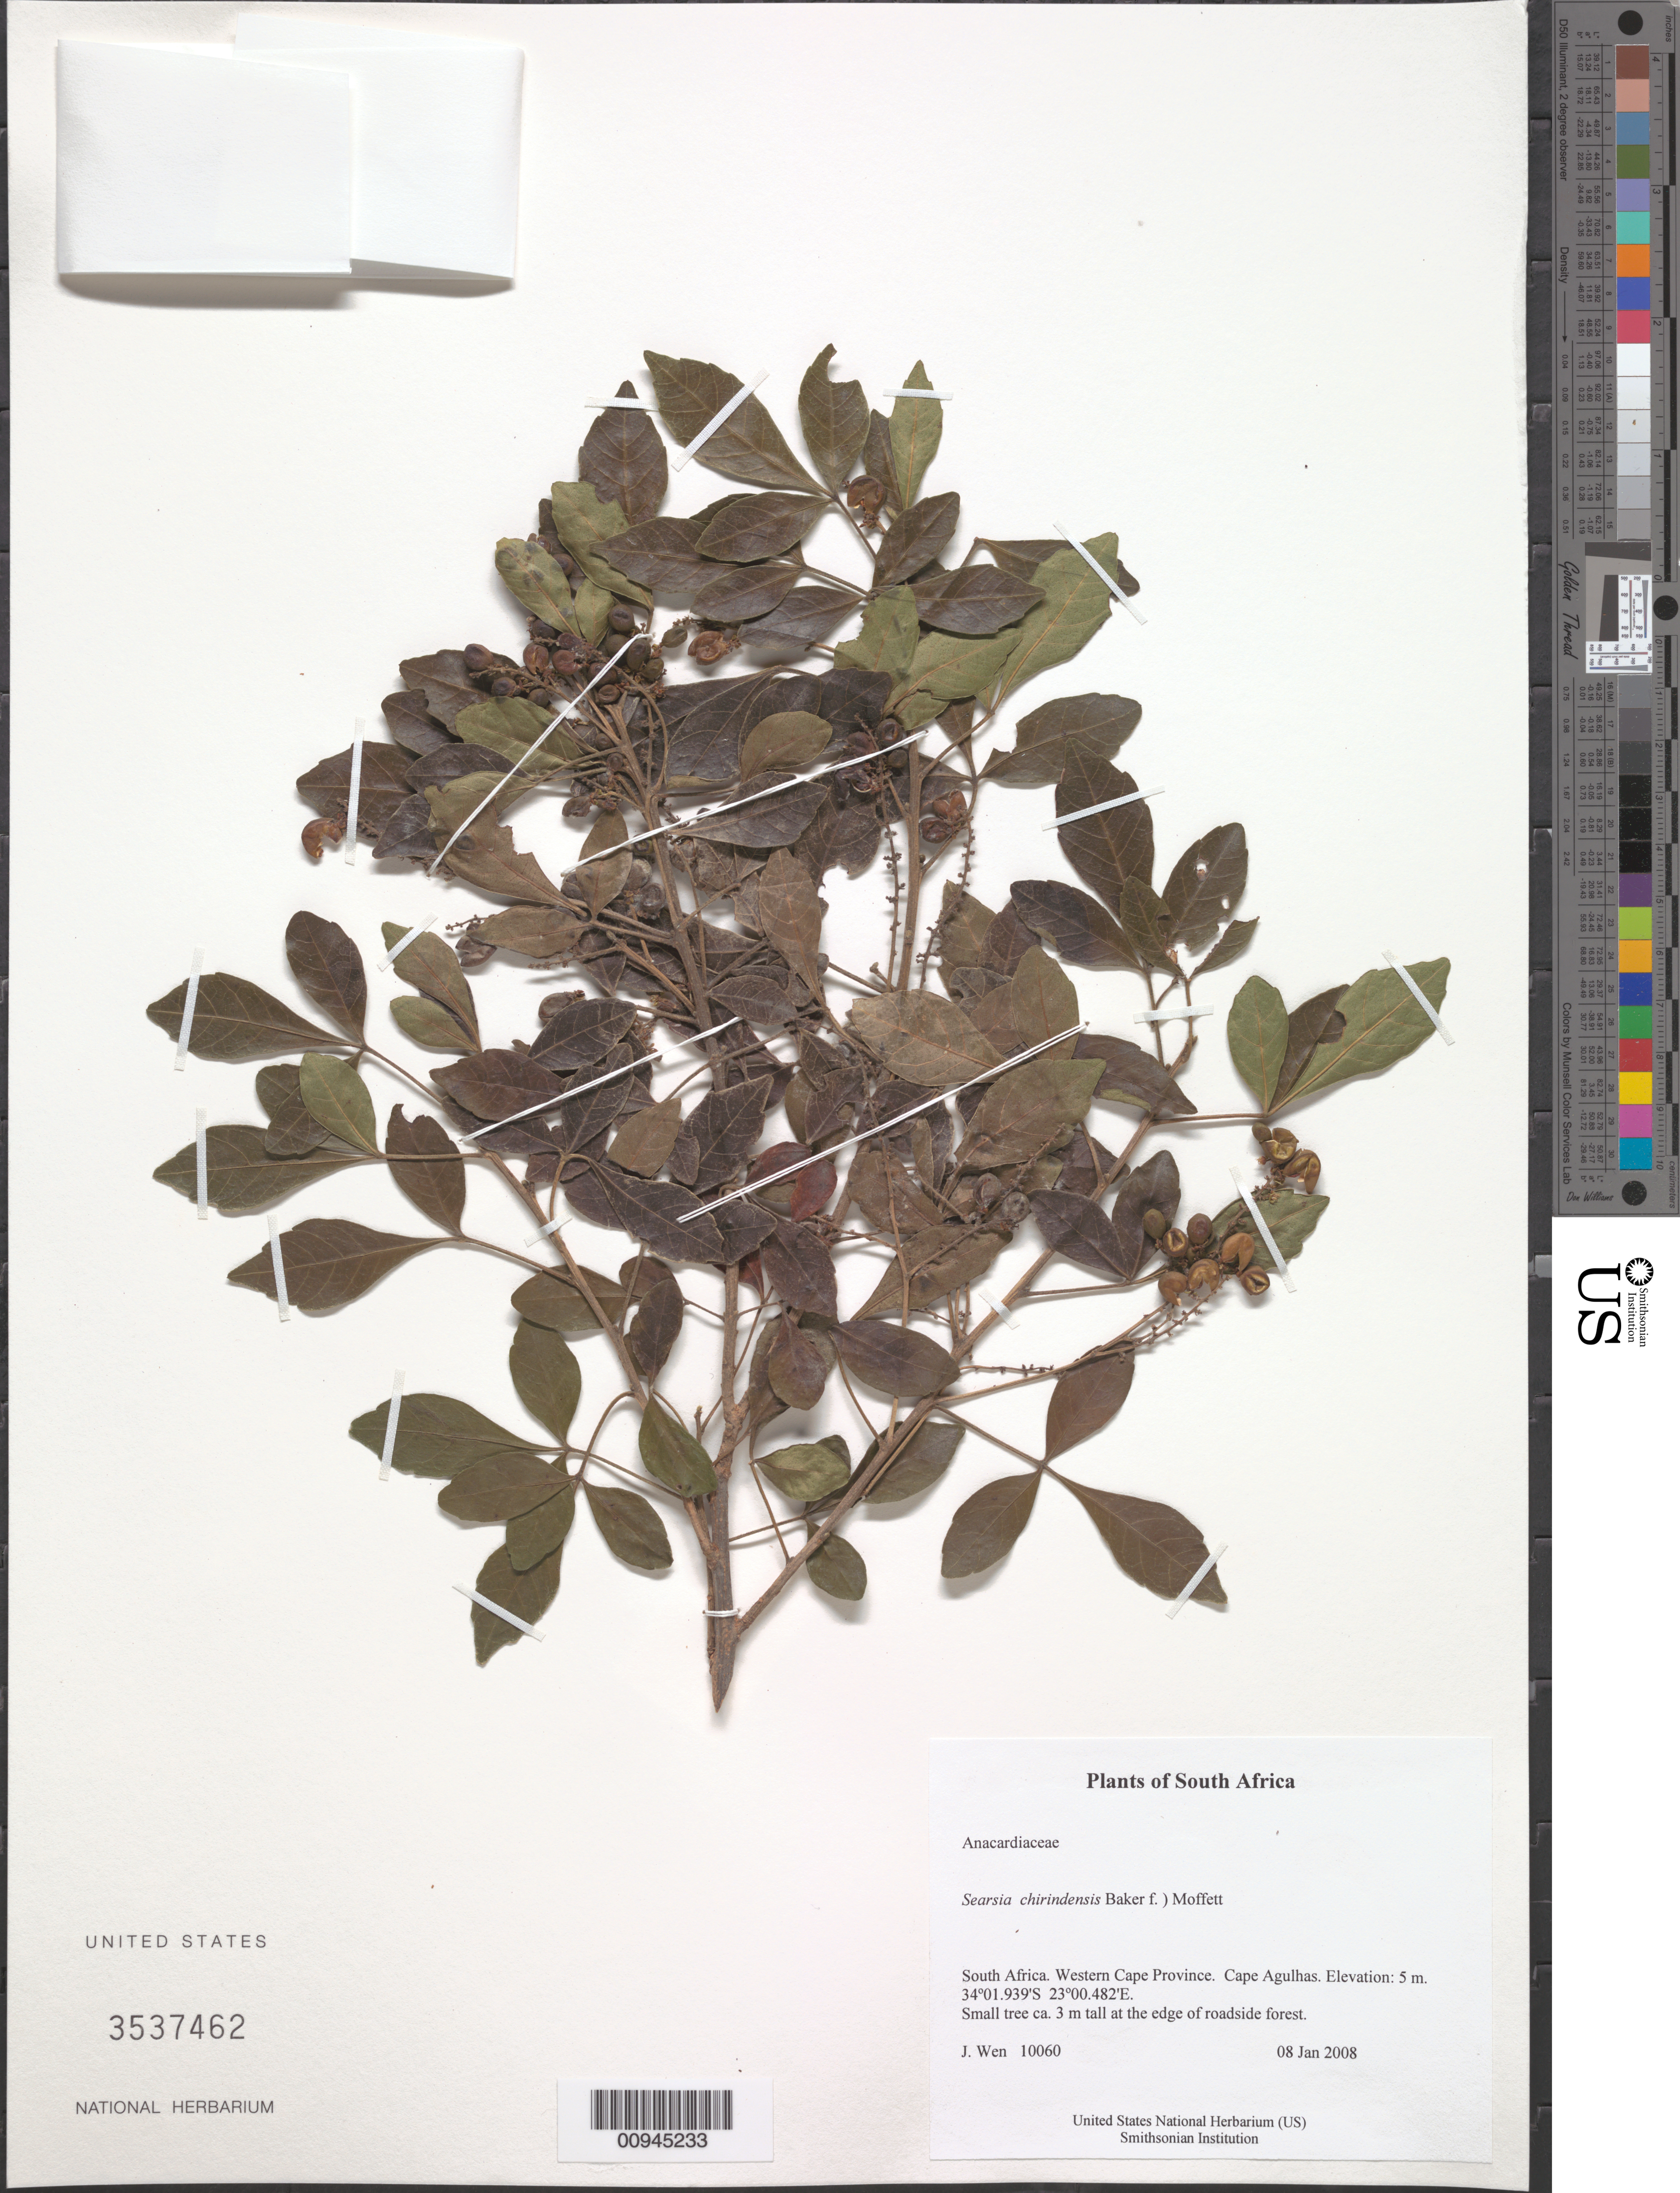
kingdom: Plantae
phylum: Tracheophyta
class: Magnoliopsida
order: Sapindales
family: Anacardiaceae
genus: Searsia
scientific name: Searsia chirindensis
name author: (Baker f.) Moffett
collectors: J. Wen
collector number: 10060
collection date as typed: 08 Jan 2008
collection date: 2008-01-08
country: South Africa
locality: Western Cape Province. Cape Agulhas.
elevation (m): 5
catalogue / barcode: US 3537462